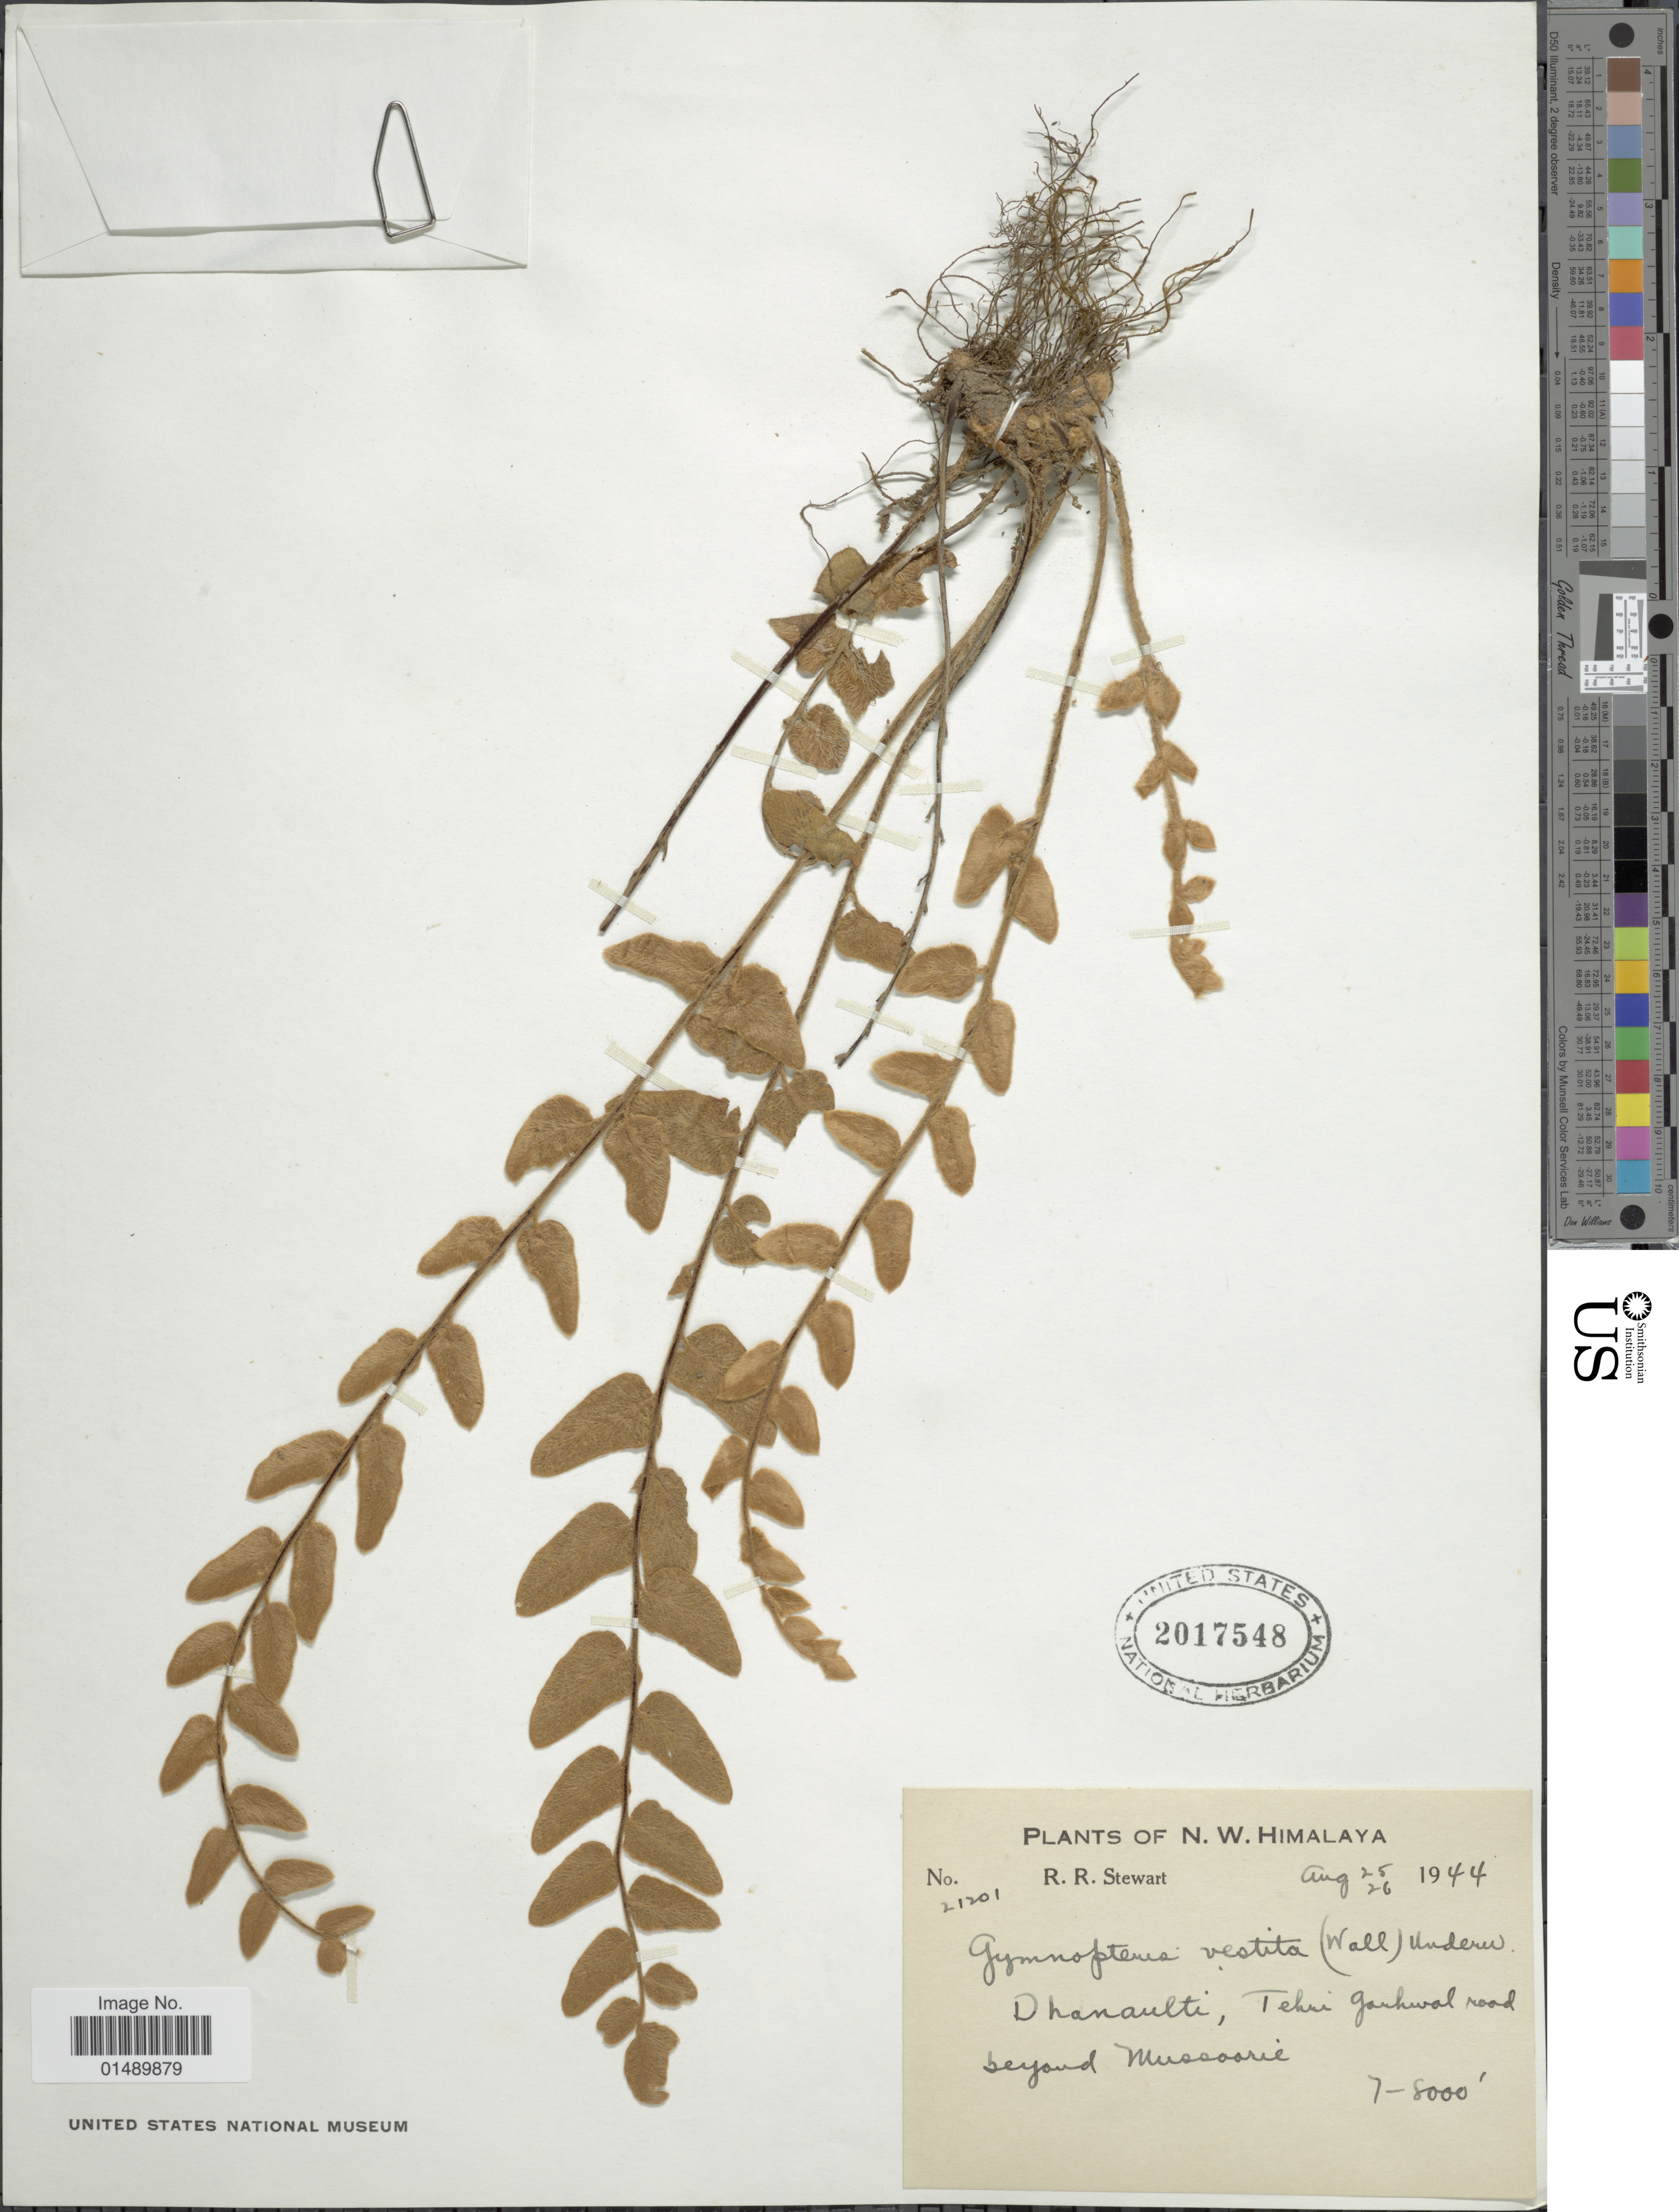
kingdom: Plantae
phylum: Tracheophyta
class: Polypodiopsida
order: Polypodiales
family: Pteridaceae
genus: Paragymnopteris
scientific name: Paragymnopteris vestita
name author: (Wall. ex C. Presl) K.H. Shing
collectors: R. R. Stewart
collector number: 21201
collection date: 1944-08-25/1944-08-26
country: India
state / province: Uttarakhand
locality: N.W. Himalaya, Dhanaulti, Tehri Garhwal road, beyond Mussoorie.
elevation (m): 2134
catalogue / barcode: US 2017548